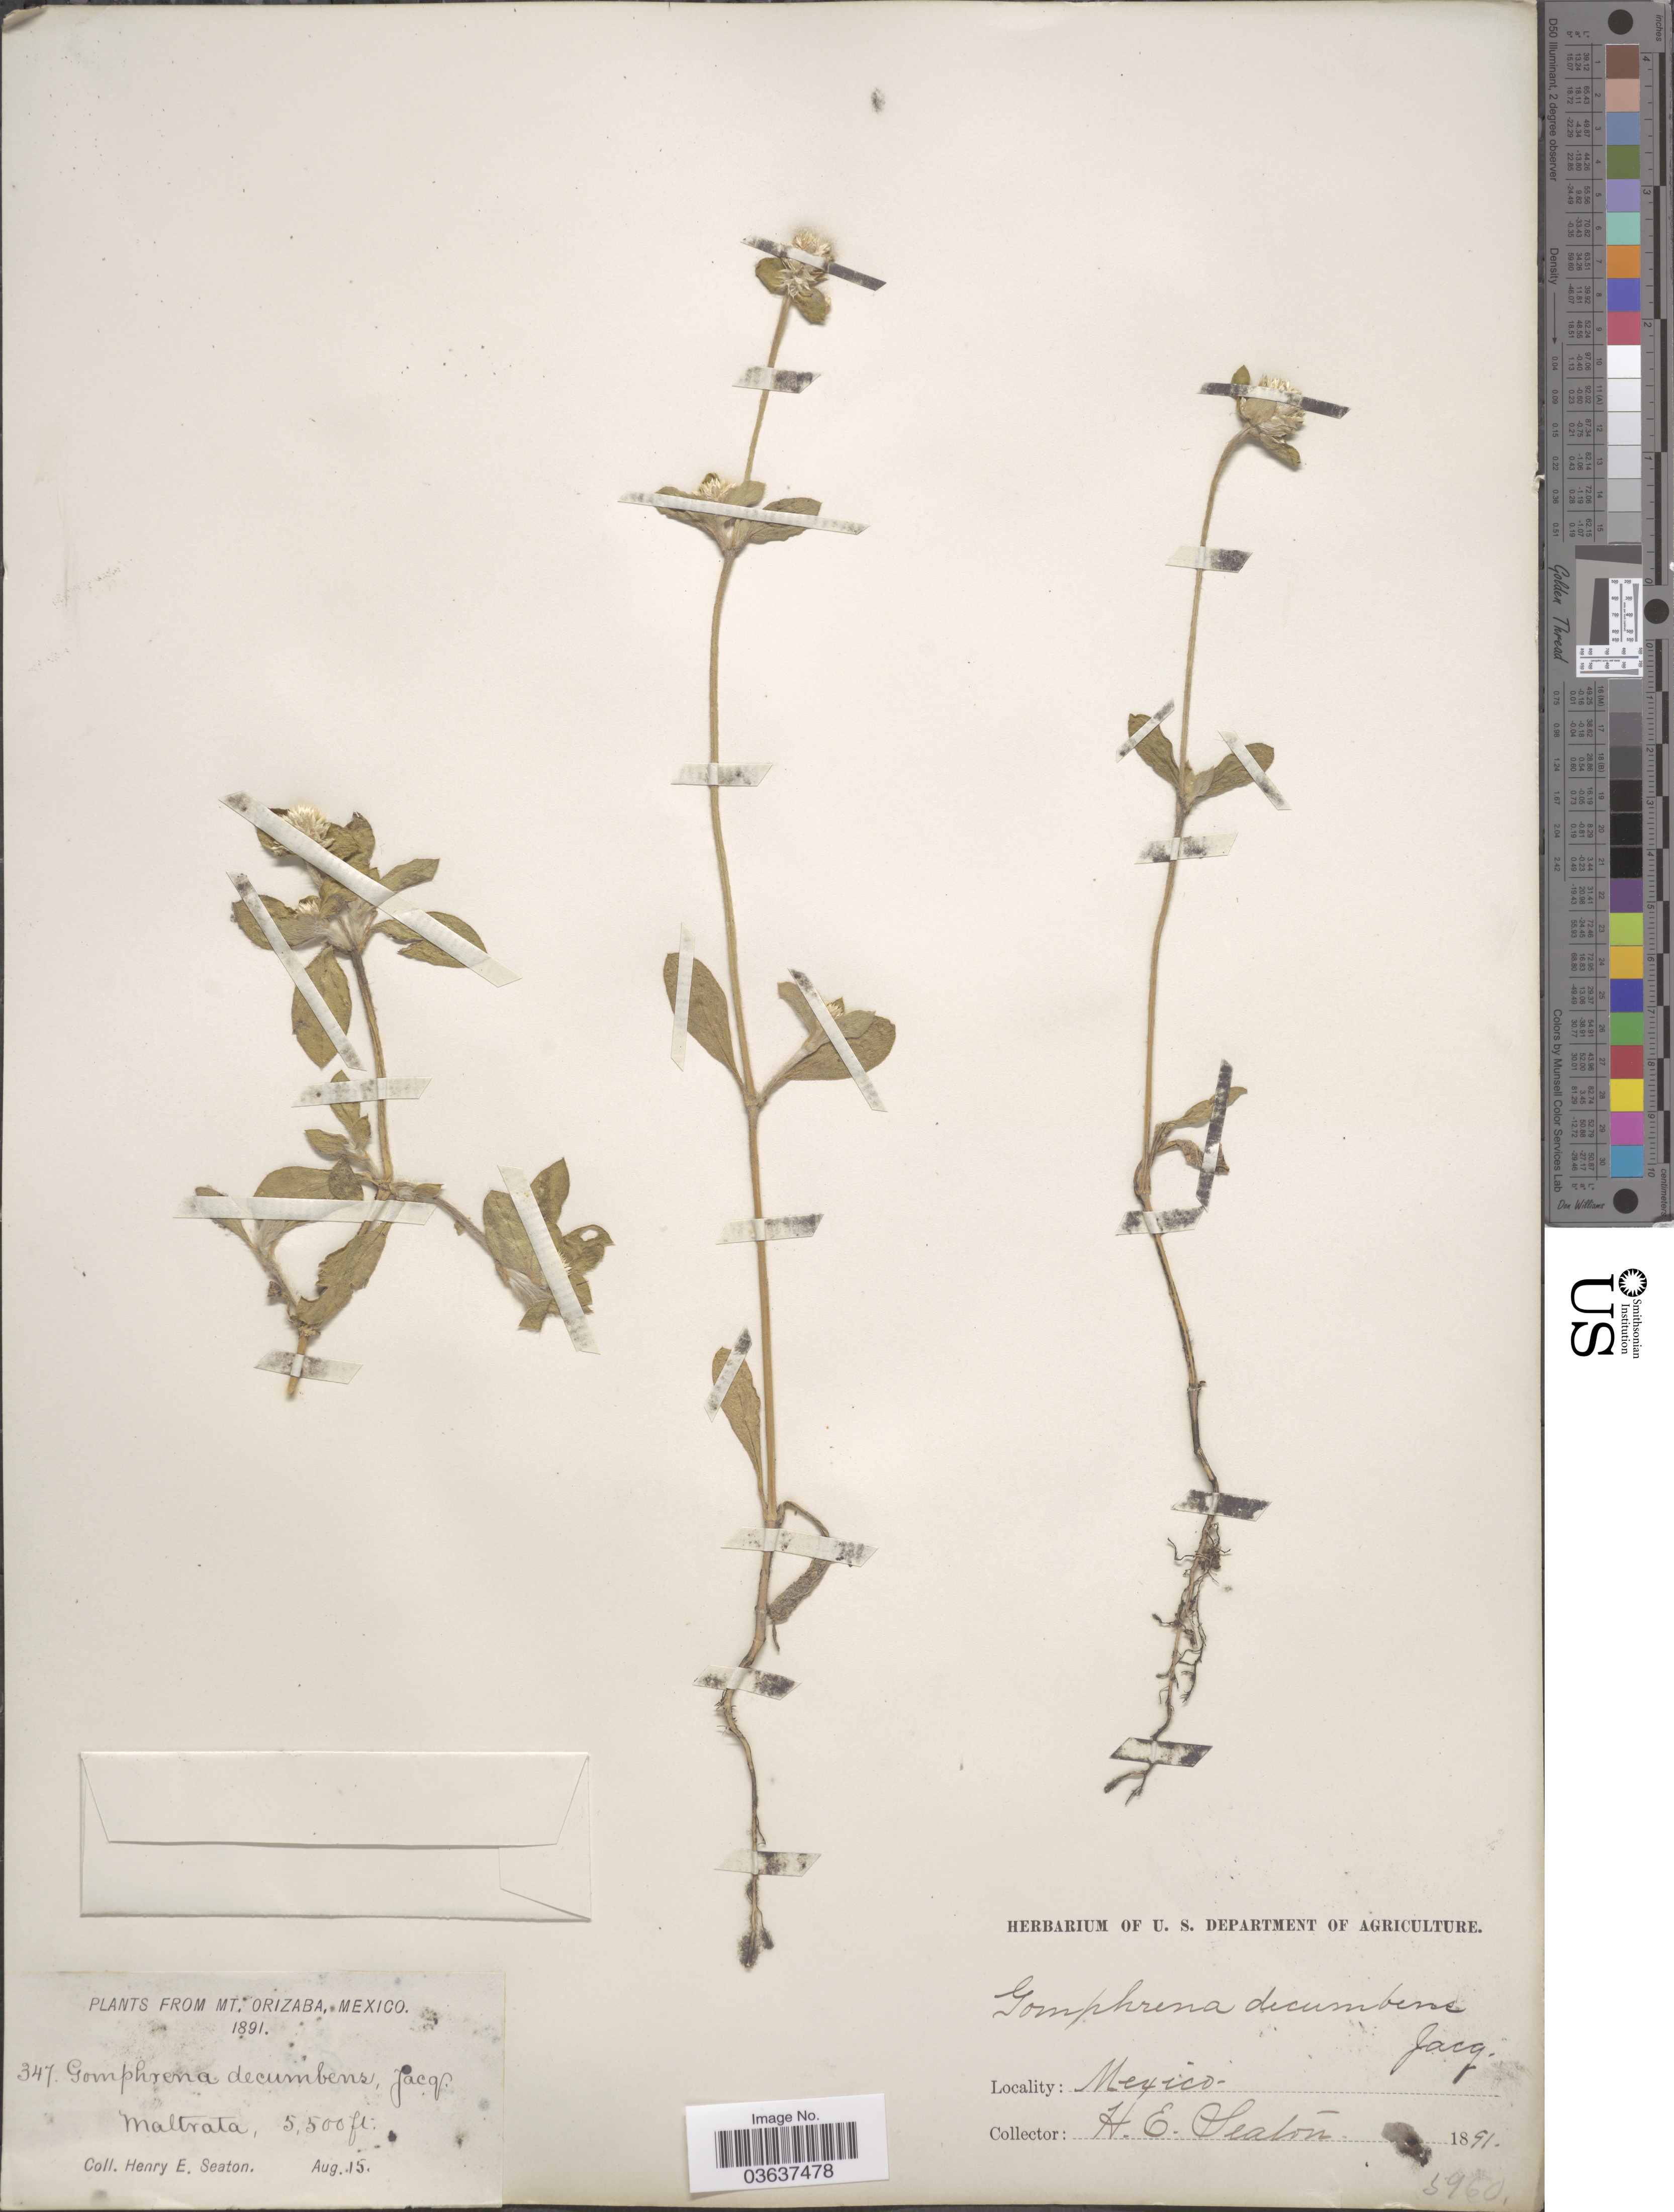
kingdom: Plantae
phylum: Tracheophyta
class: Magnoliopsida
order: Caryophyllales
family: Amaranthaceae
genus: Gomphrena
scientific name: Gomphrena decumbens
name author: Jacq.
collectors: H. E. Seaton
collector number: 347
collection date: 1891-08-15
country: Mexico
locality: Mt. Orizaba. Maltrata.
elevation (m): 1676